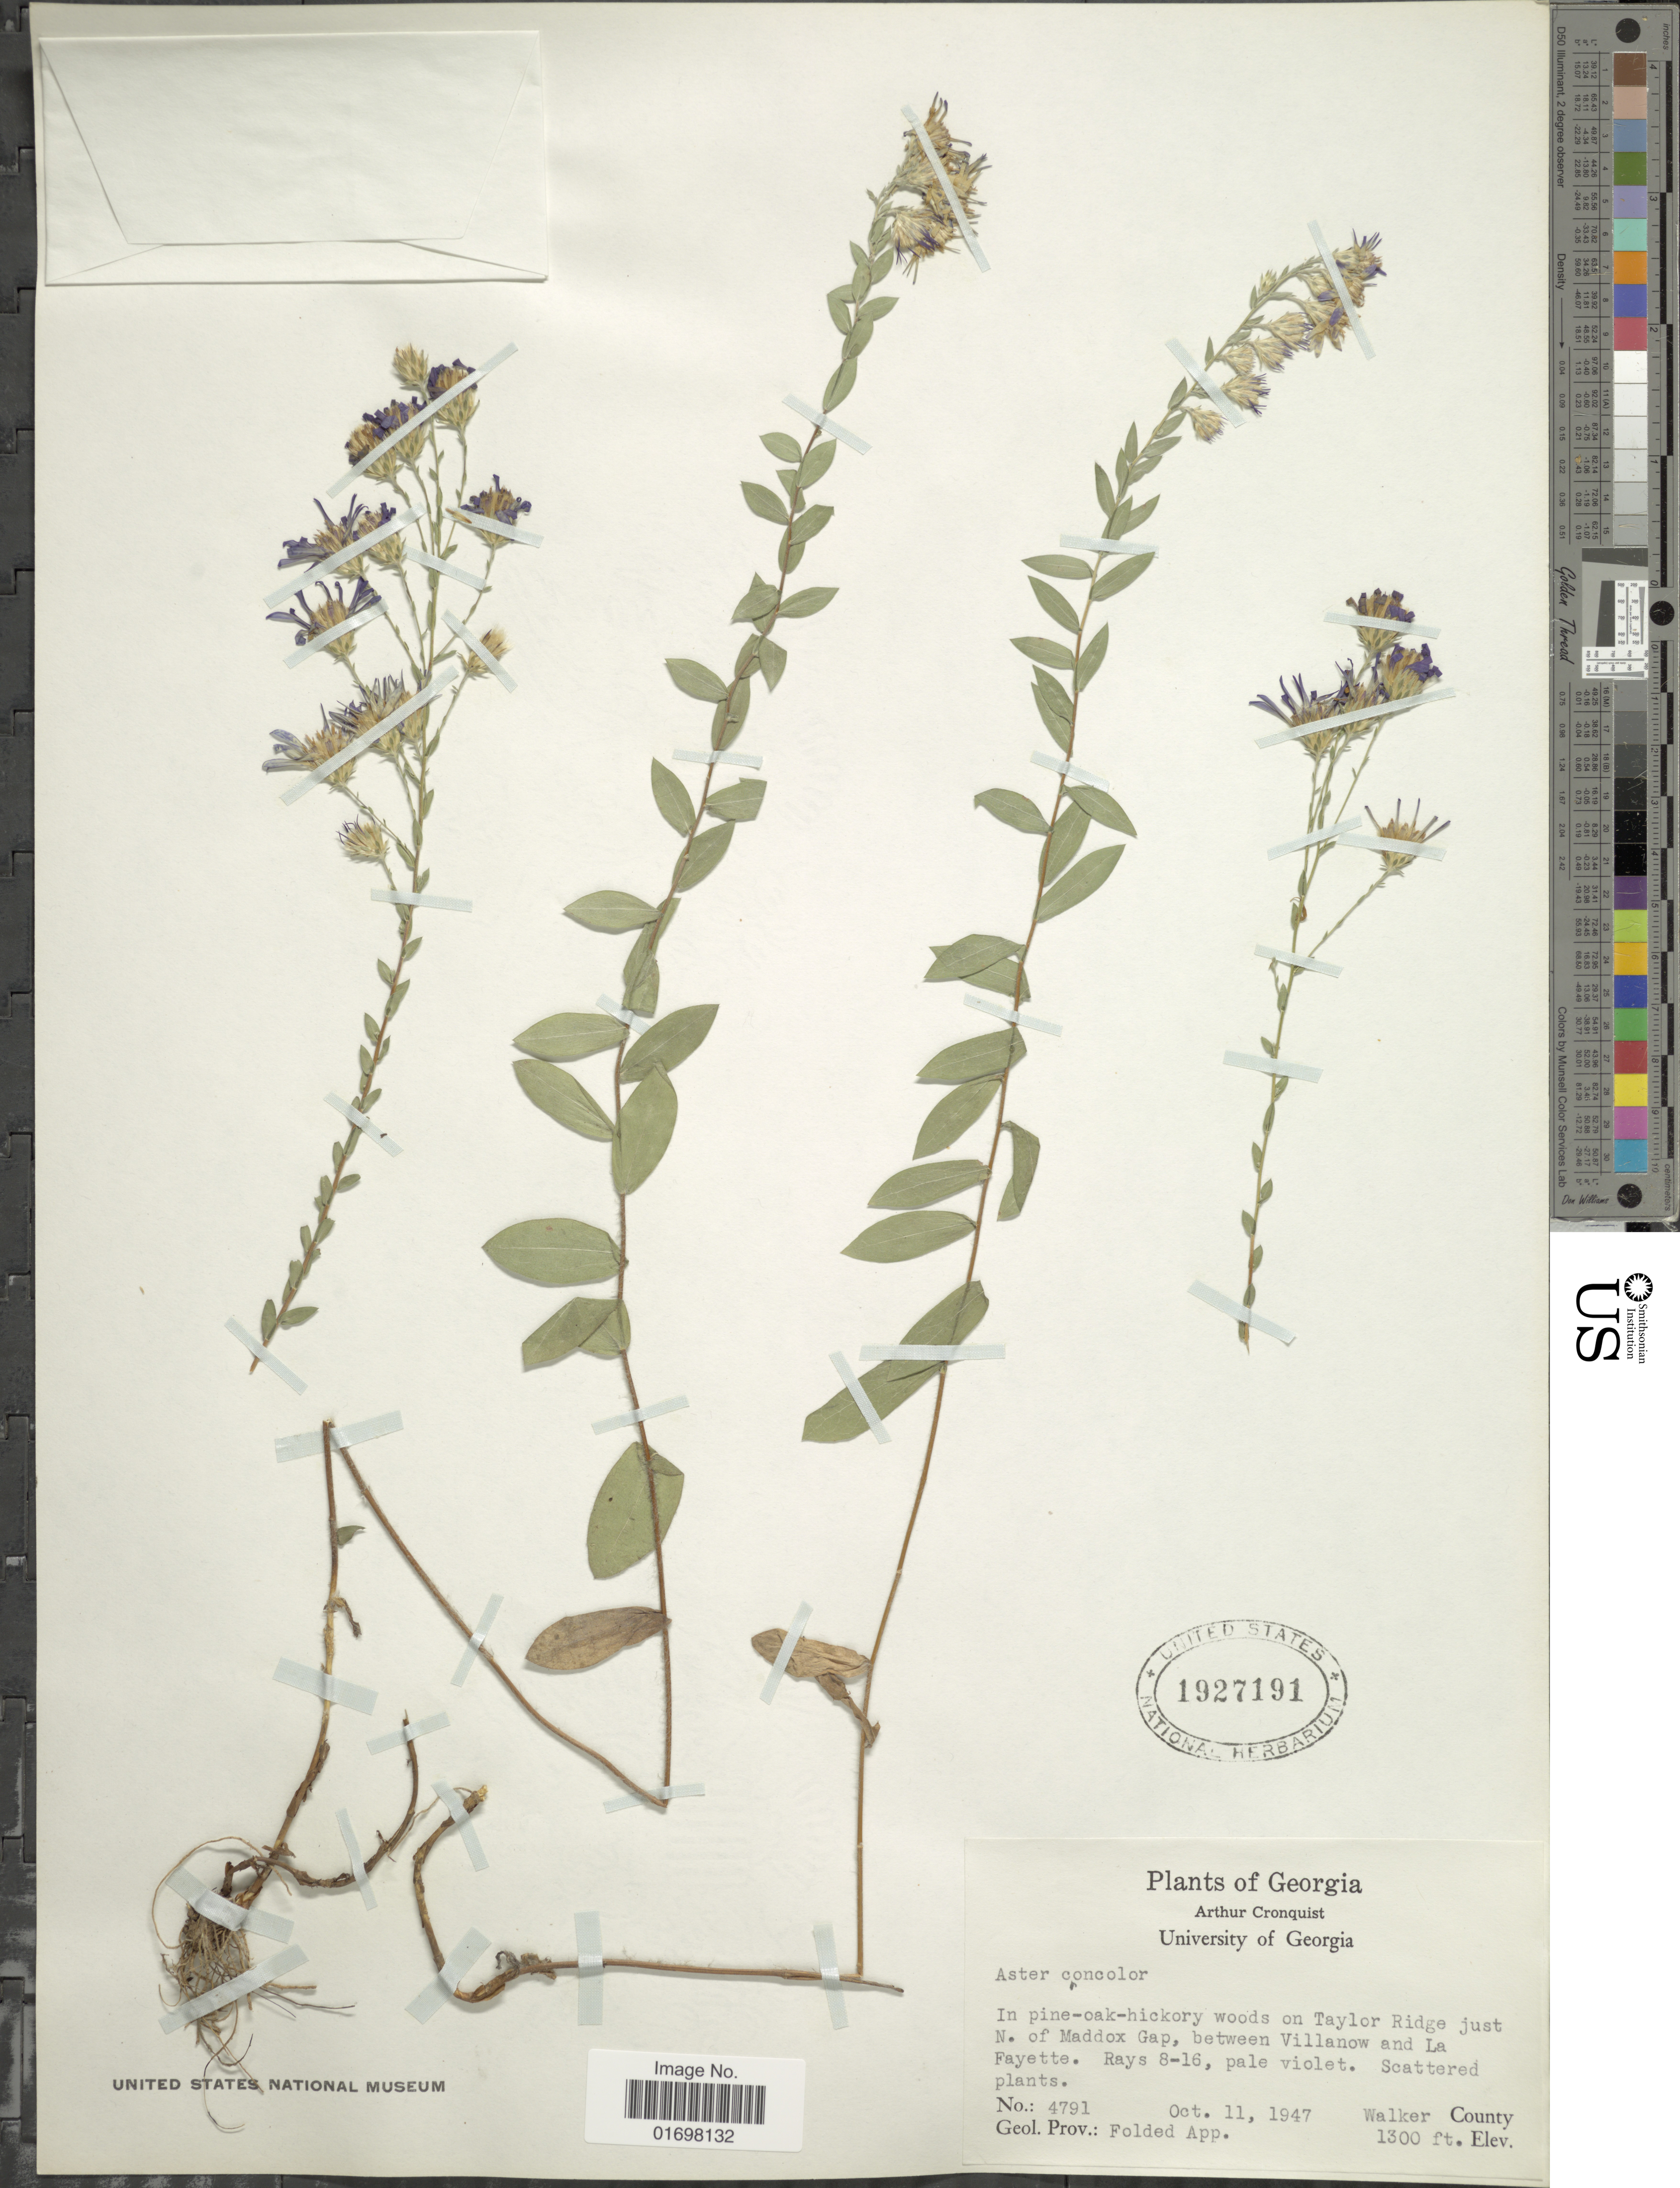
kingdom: Plantae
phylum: Tracheophyta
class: Magnoliopsida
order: Asterales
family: Asteraceae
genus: Symphyotrichum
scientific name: Symphyotrichum concolor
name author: (L.) G.L. Nesom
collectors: A. J. Cronquist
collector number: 4791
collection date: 1947-10-11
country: United States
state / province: Georgia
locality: On Taylor Ridge just N. of Maddox Gap, between Villanow and La Fayette. Walker County.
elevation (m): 396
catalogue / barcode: US 1927191